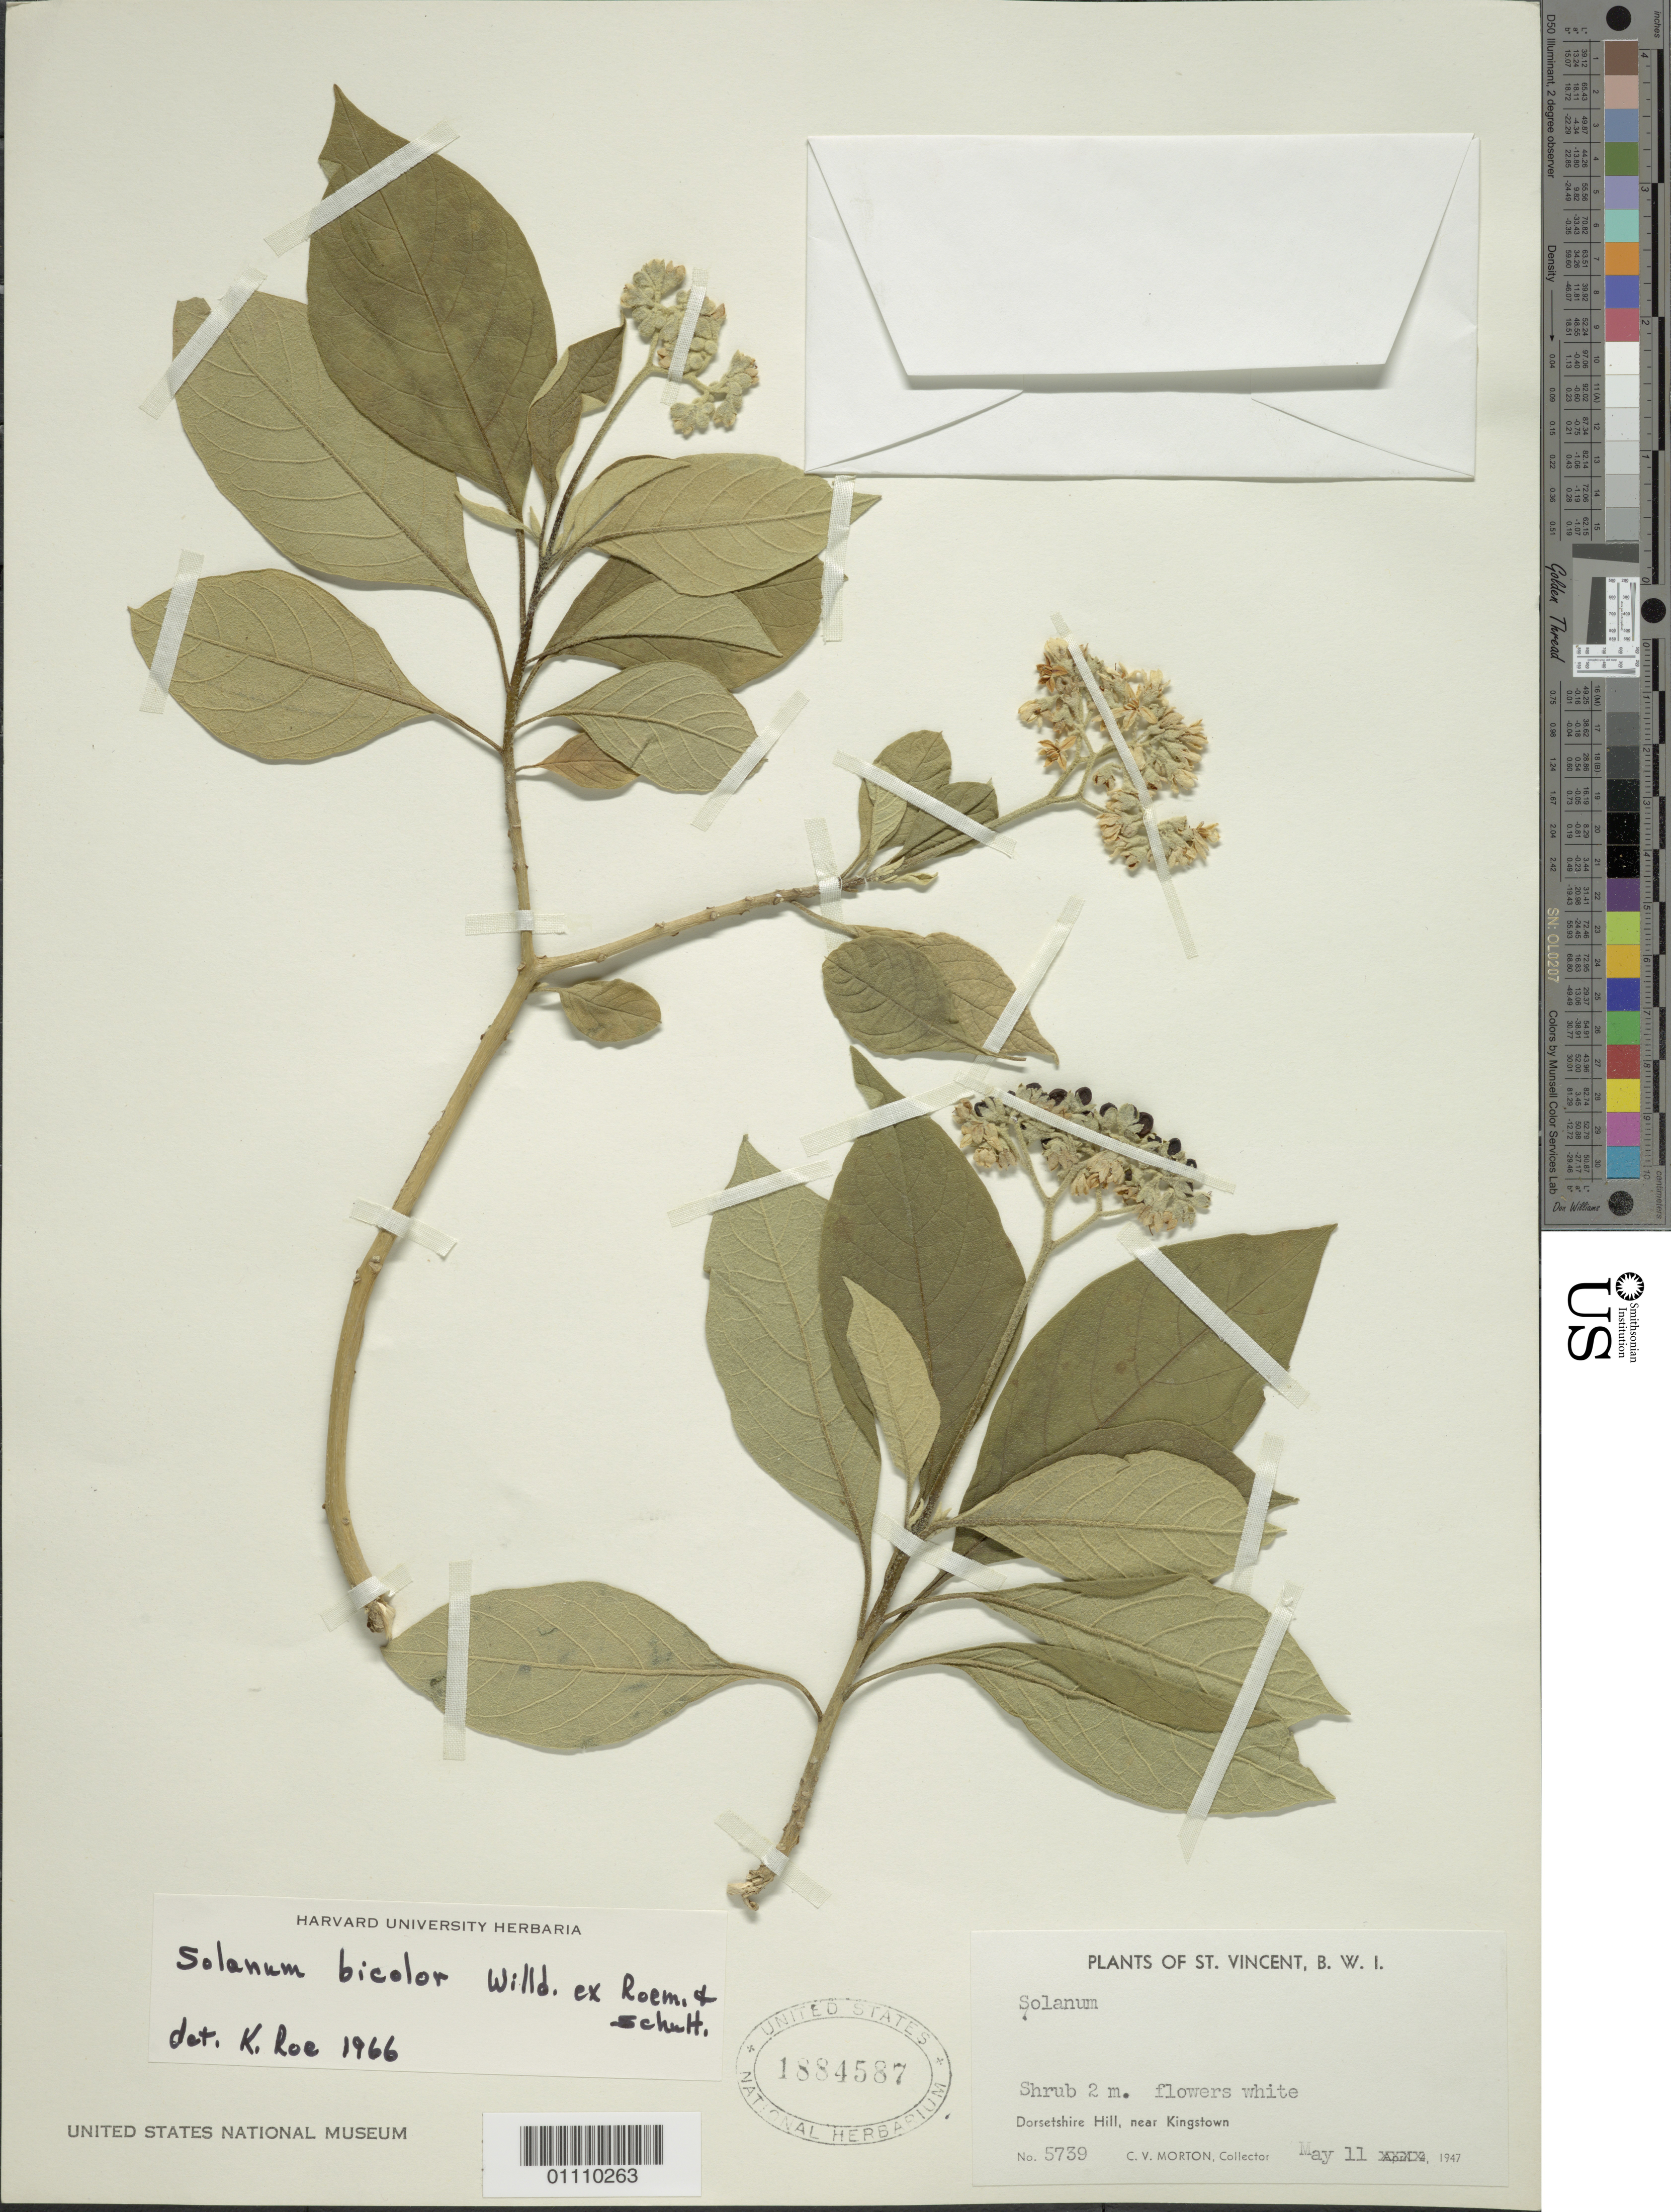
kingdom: Plantae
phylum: Tracheophyta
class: Magnoliopsida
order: Solanales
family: Solanaceae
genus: Solanum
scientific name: Solanum bicolor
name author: Willd. ex Roem. & Schult.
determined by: Roe, K.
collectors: C. V. Morton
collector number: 5739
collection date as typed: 11 May 1947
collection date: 1947-05-11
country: St. Vincent - Grenadines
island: St. Vincent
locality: Dorsetshire Hill, near Kingstown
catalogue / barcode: US 1884587